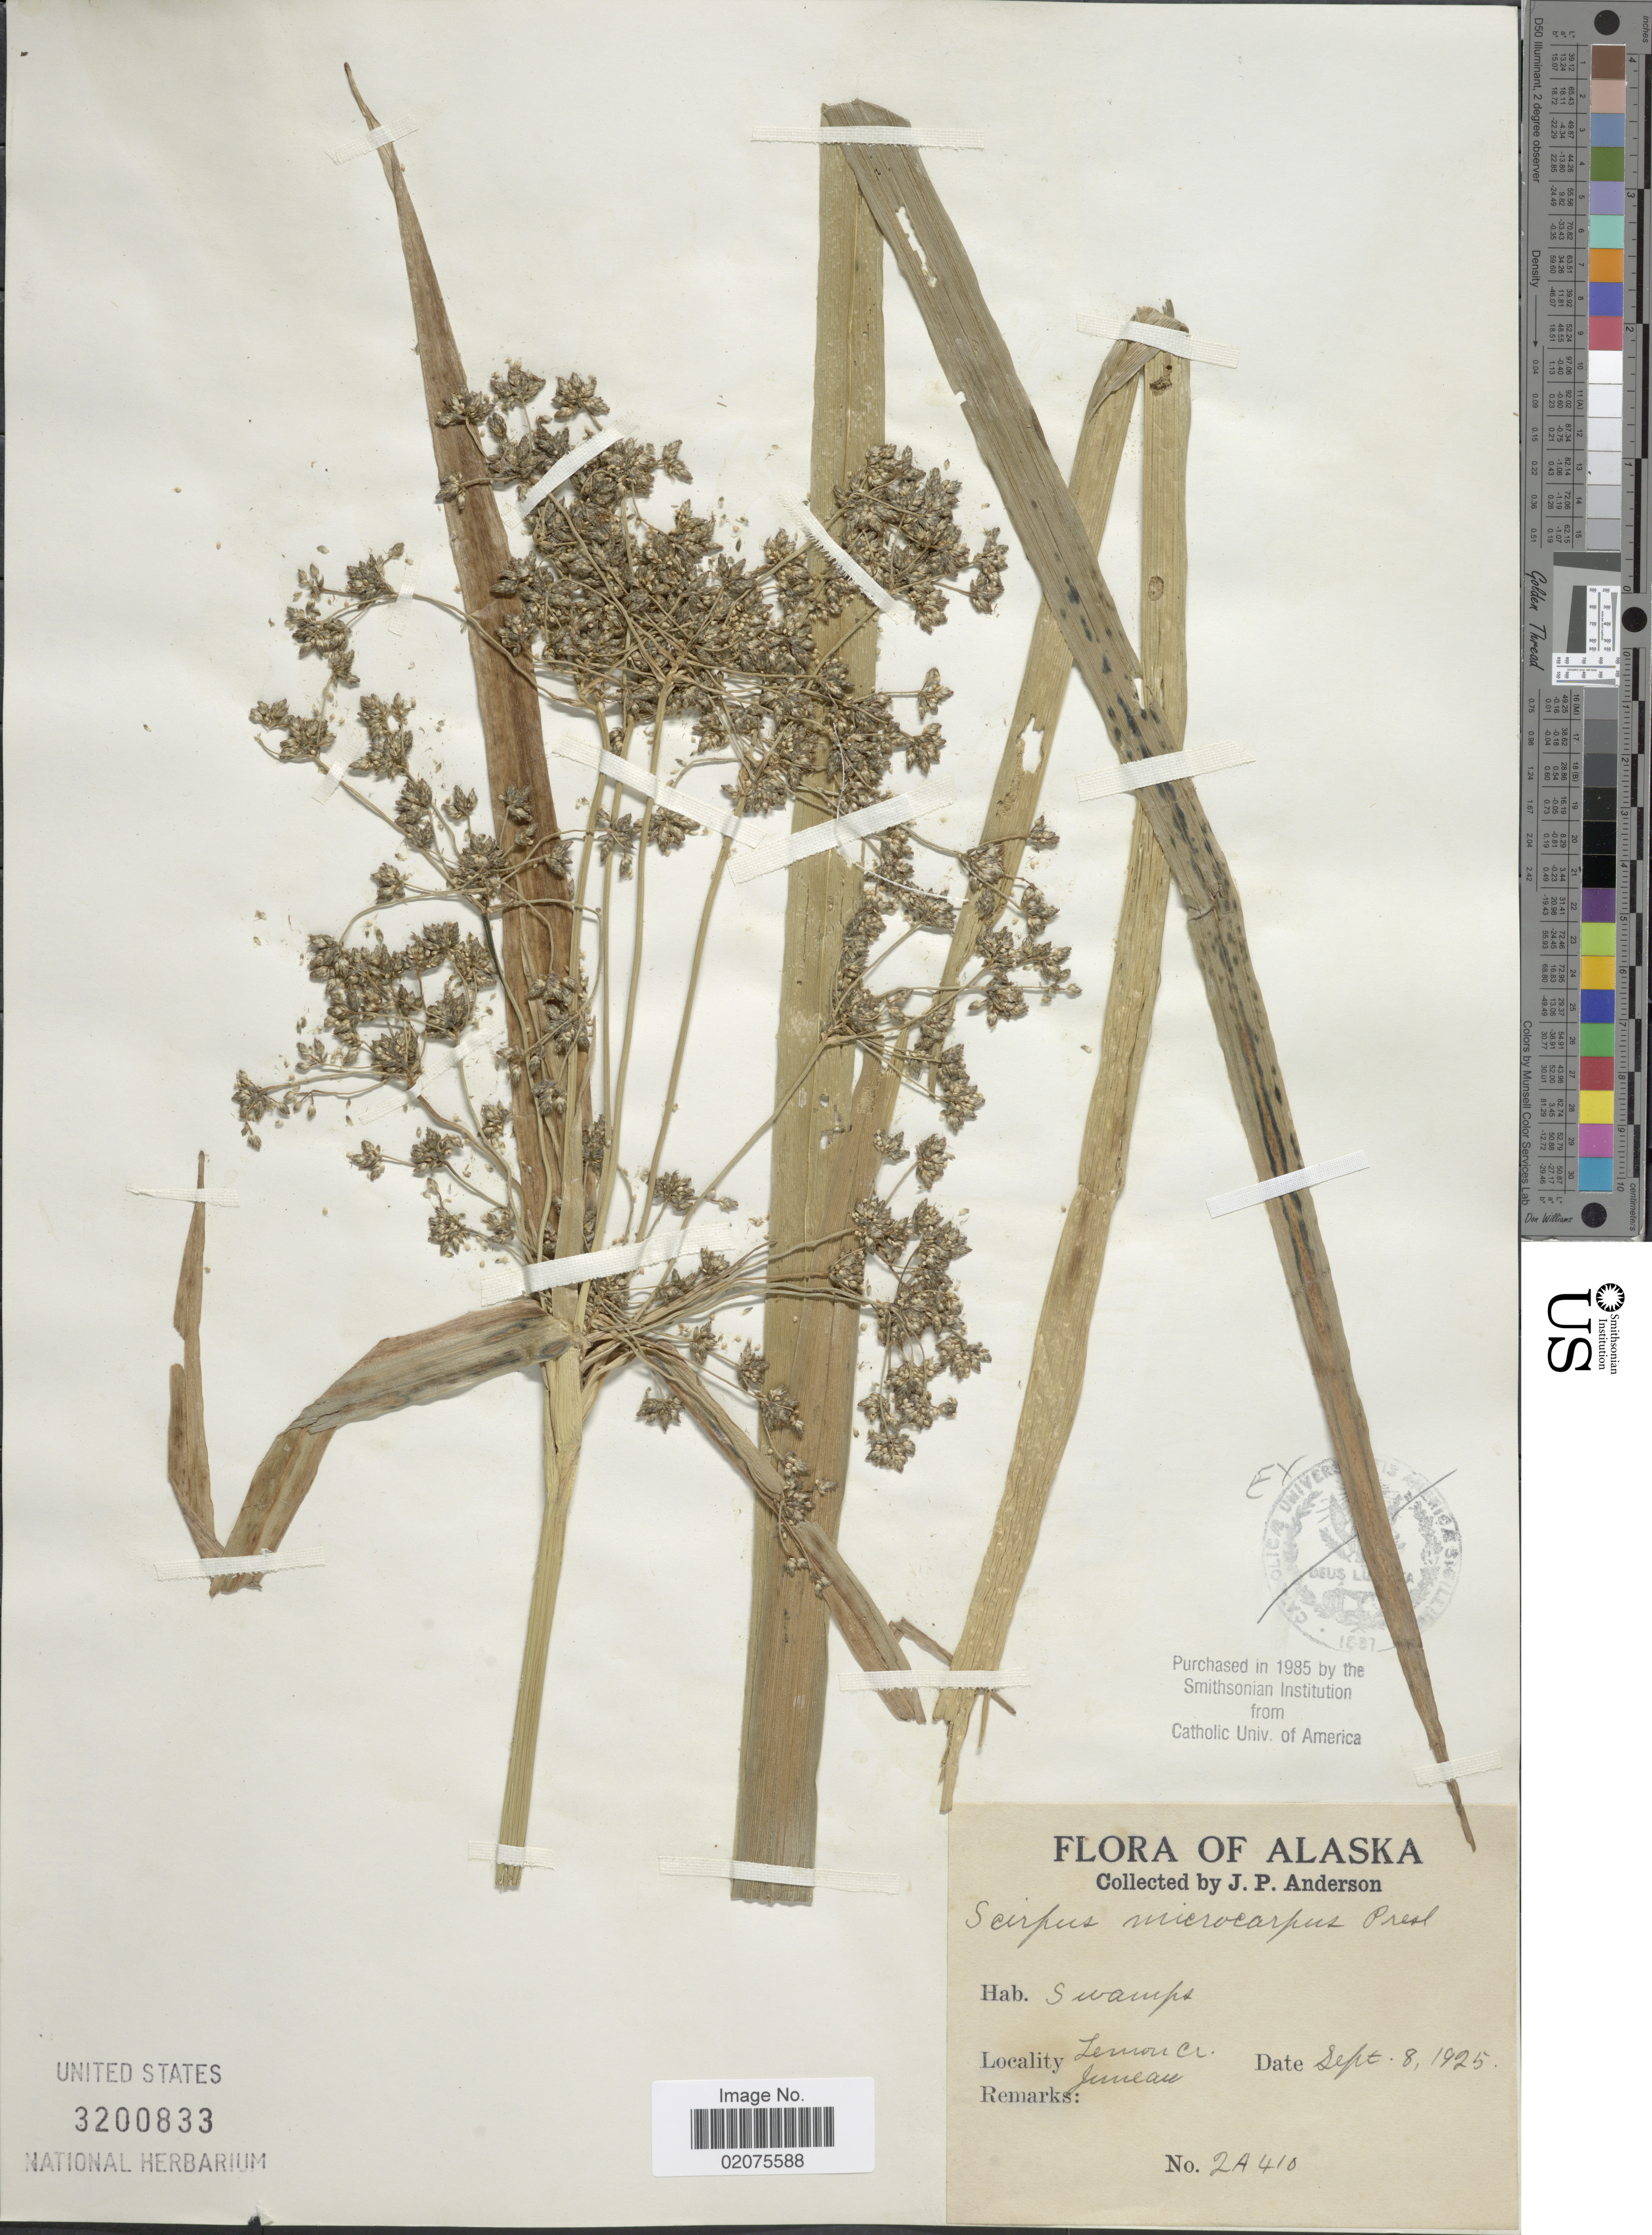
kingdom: Plantae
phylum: Tracheophyta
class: Liliopsida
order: Poales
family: Cyperaceae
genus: Scirpus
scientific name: Scirpus microcarpus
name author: J. Presl & C. Presl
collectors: J. P. Anderson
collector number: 2A410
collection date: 1925-09-08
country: United States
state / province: Alaska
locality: Swamps. Lemon Cr.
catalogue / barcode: US 3200833